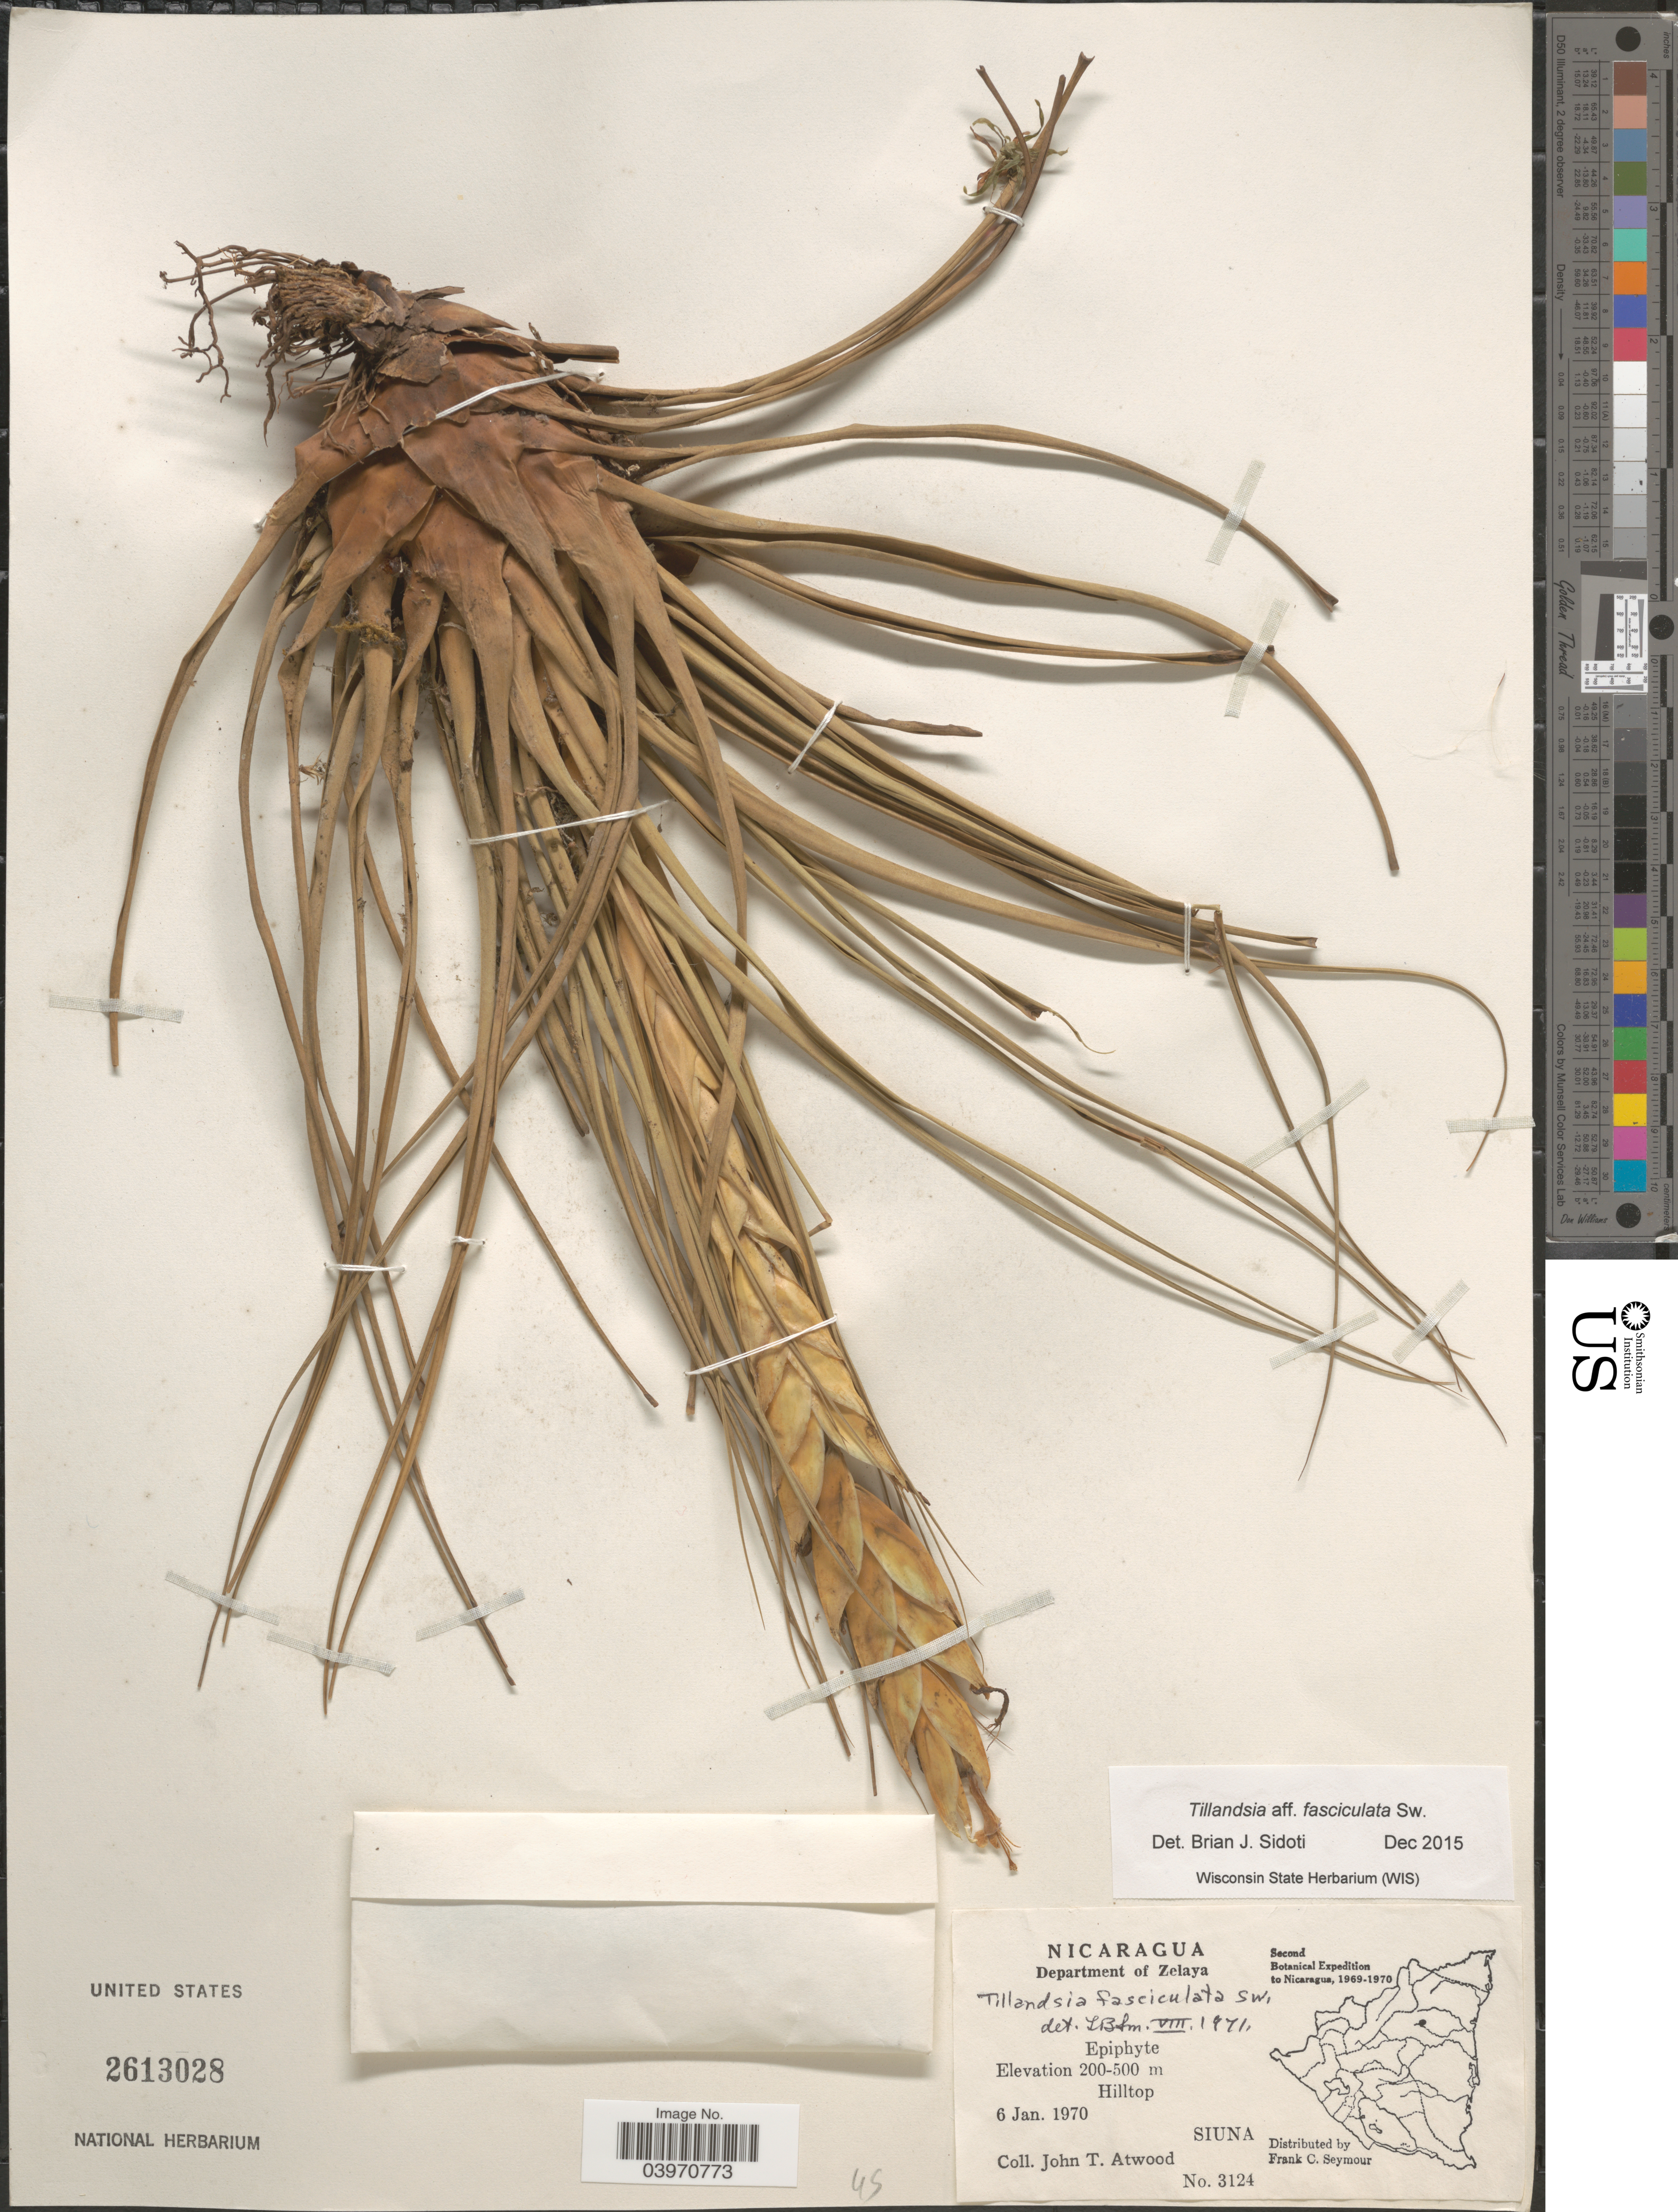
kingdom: Plantae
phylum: Tracheophyta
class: Liliopsida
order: Poales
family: Bromeliaceae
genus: Tillandsia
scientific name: Tillandsia fasciculata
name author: Sw.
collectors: J. T. Atwood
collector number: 3124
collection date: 1970-01-06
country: Nicaragua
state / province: Atlántico Norte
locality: Department of Zelaya. Hilltop. Siuna.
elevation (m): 200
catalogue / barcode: US 2613028